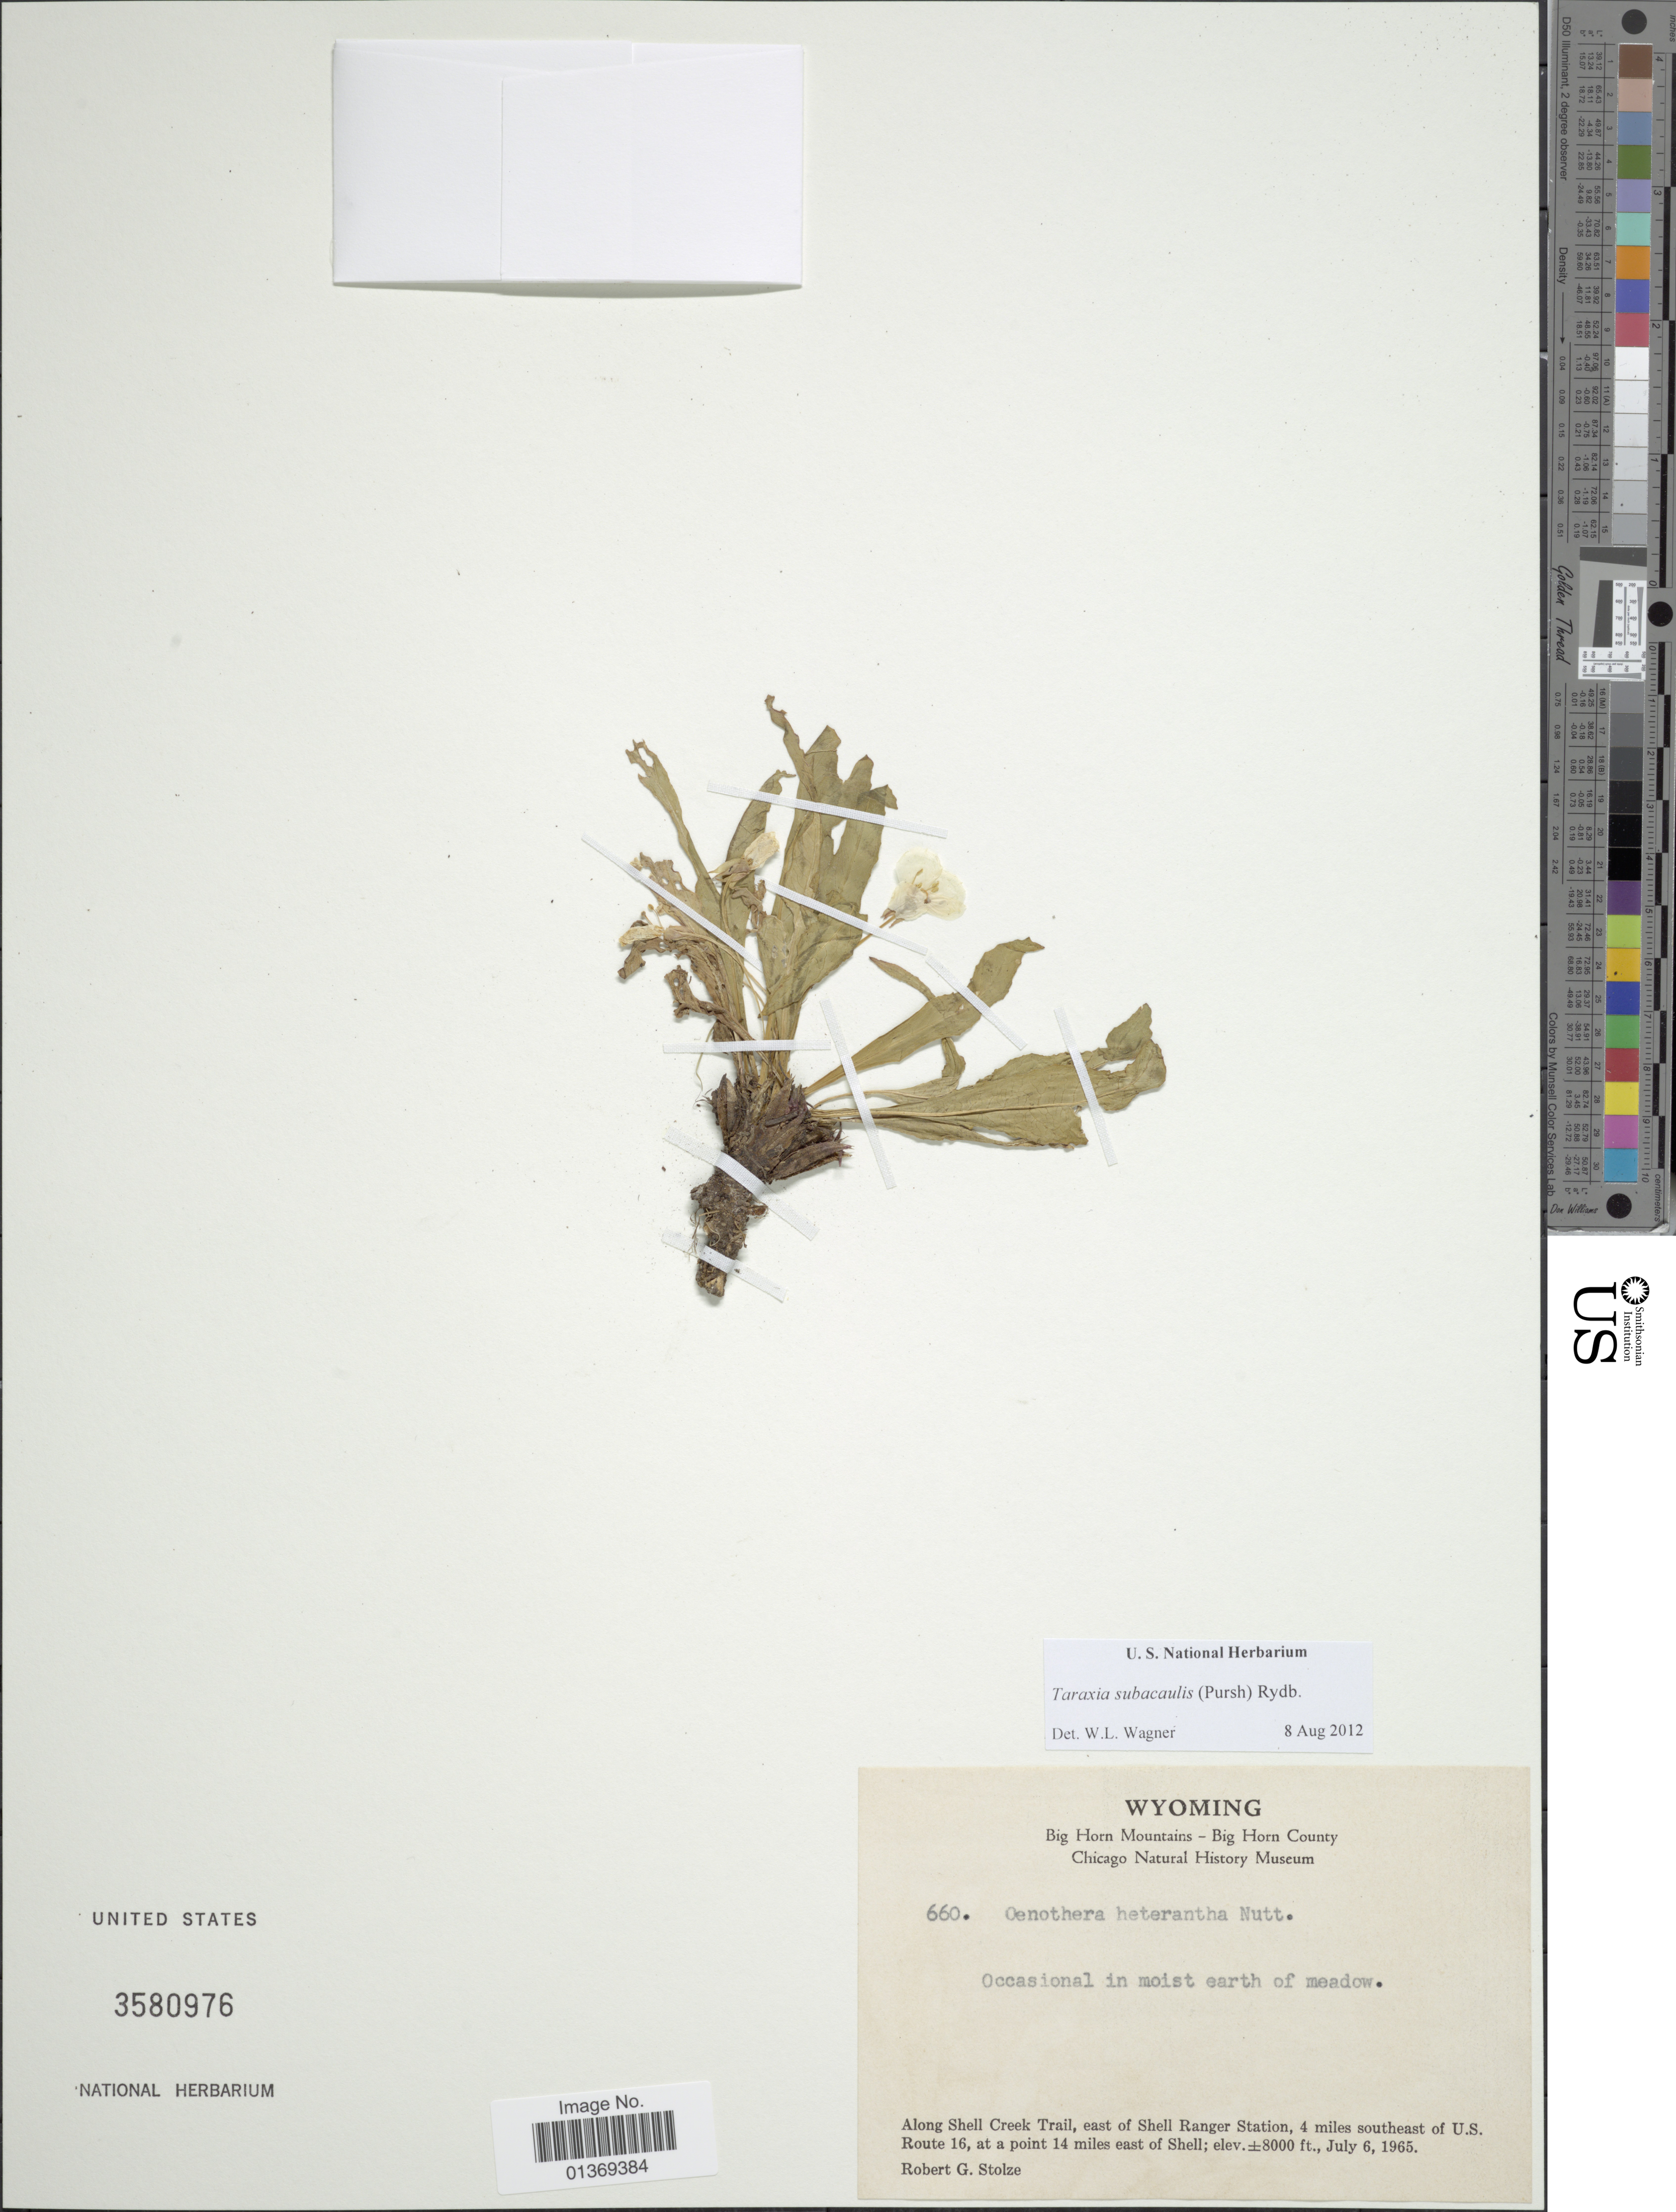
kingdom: Plantae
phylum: Tracheophyta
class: Magnoliopsida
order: Myrtales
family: Onagraceae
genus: Taraxia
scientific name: Taraxia subacaulis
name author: (Pursh) Rydb.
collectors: R. G. Stolze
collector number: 660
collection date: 1965-07-06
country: United States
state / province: Wyoming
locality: Along Shell Creek Trail, east of Shell Ranger Station, 4 miles southeast of U.S. Route 16, at a point 14 miles east of Shell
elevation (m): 2438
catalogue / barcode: US 3580976